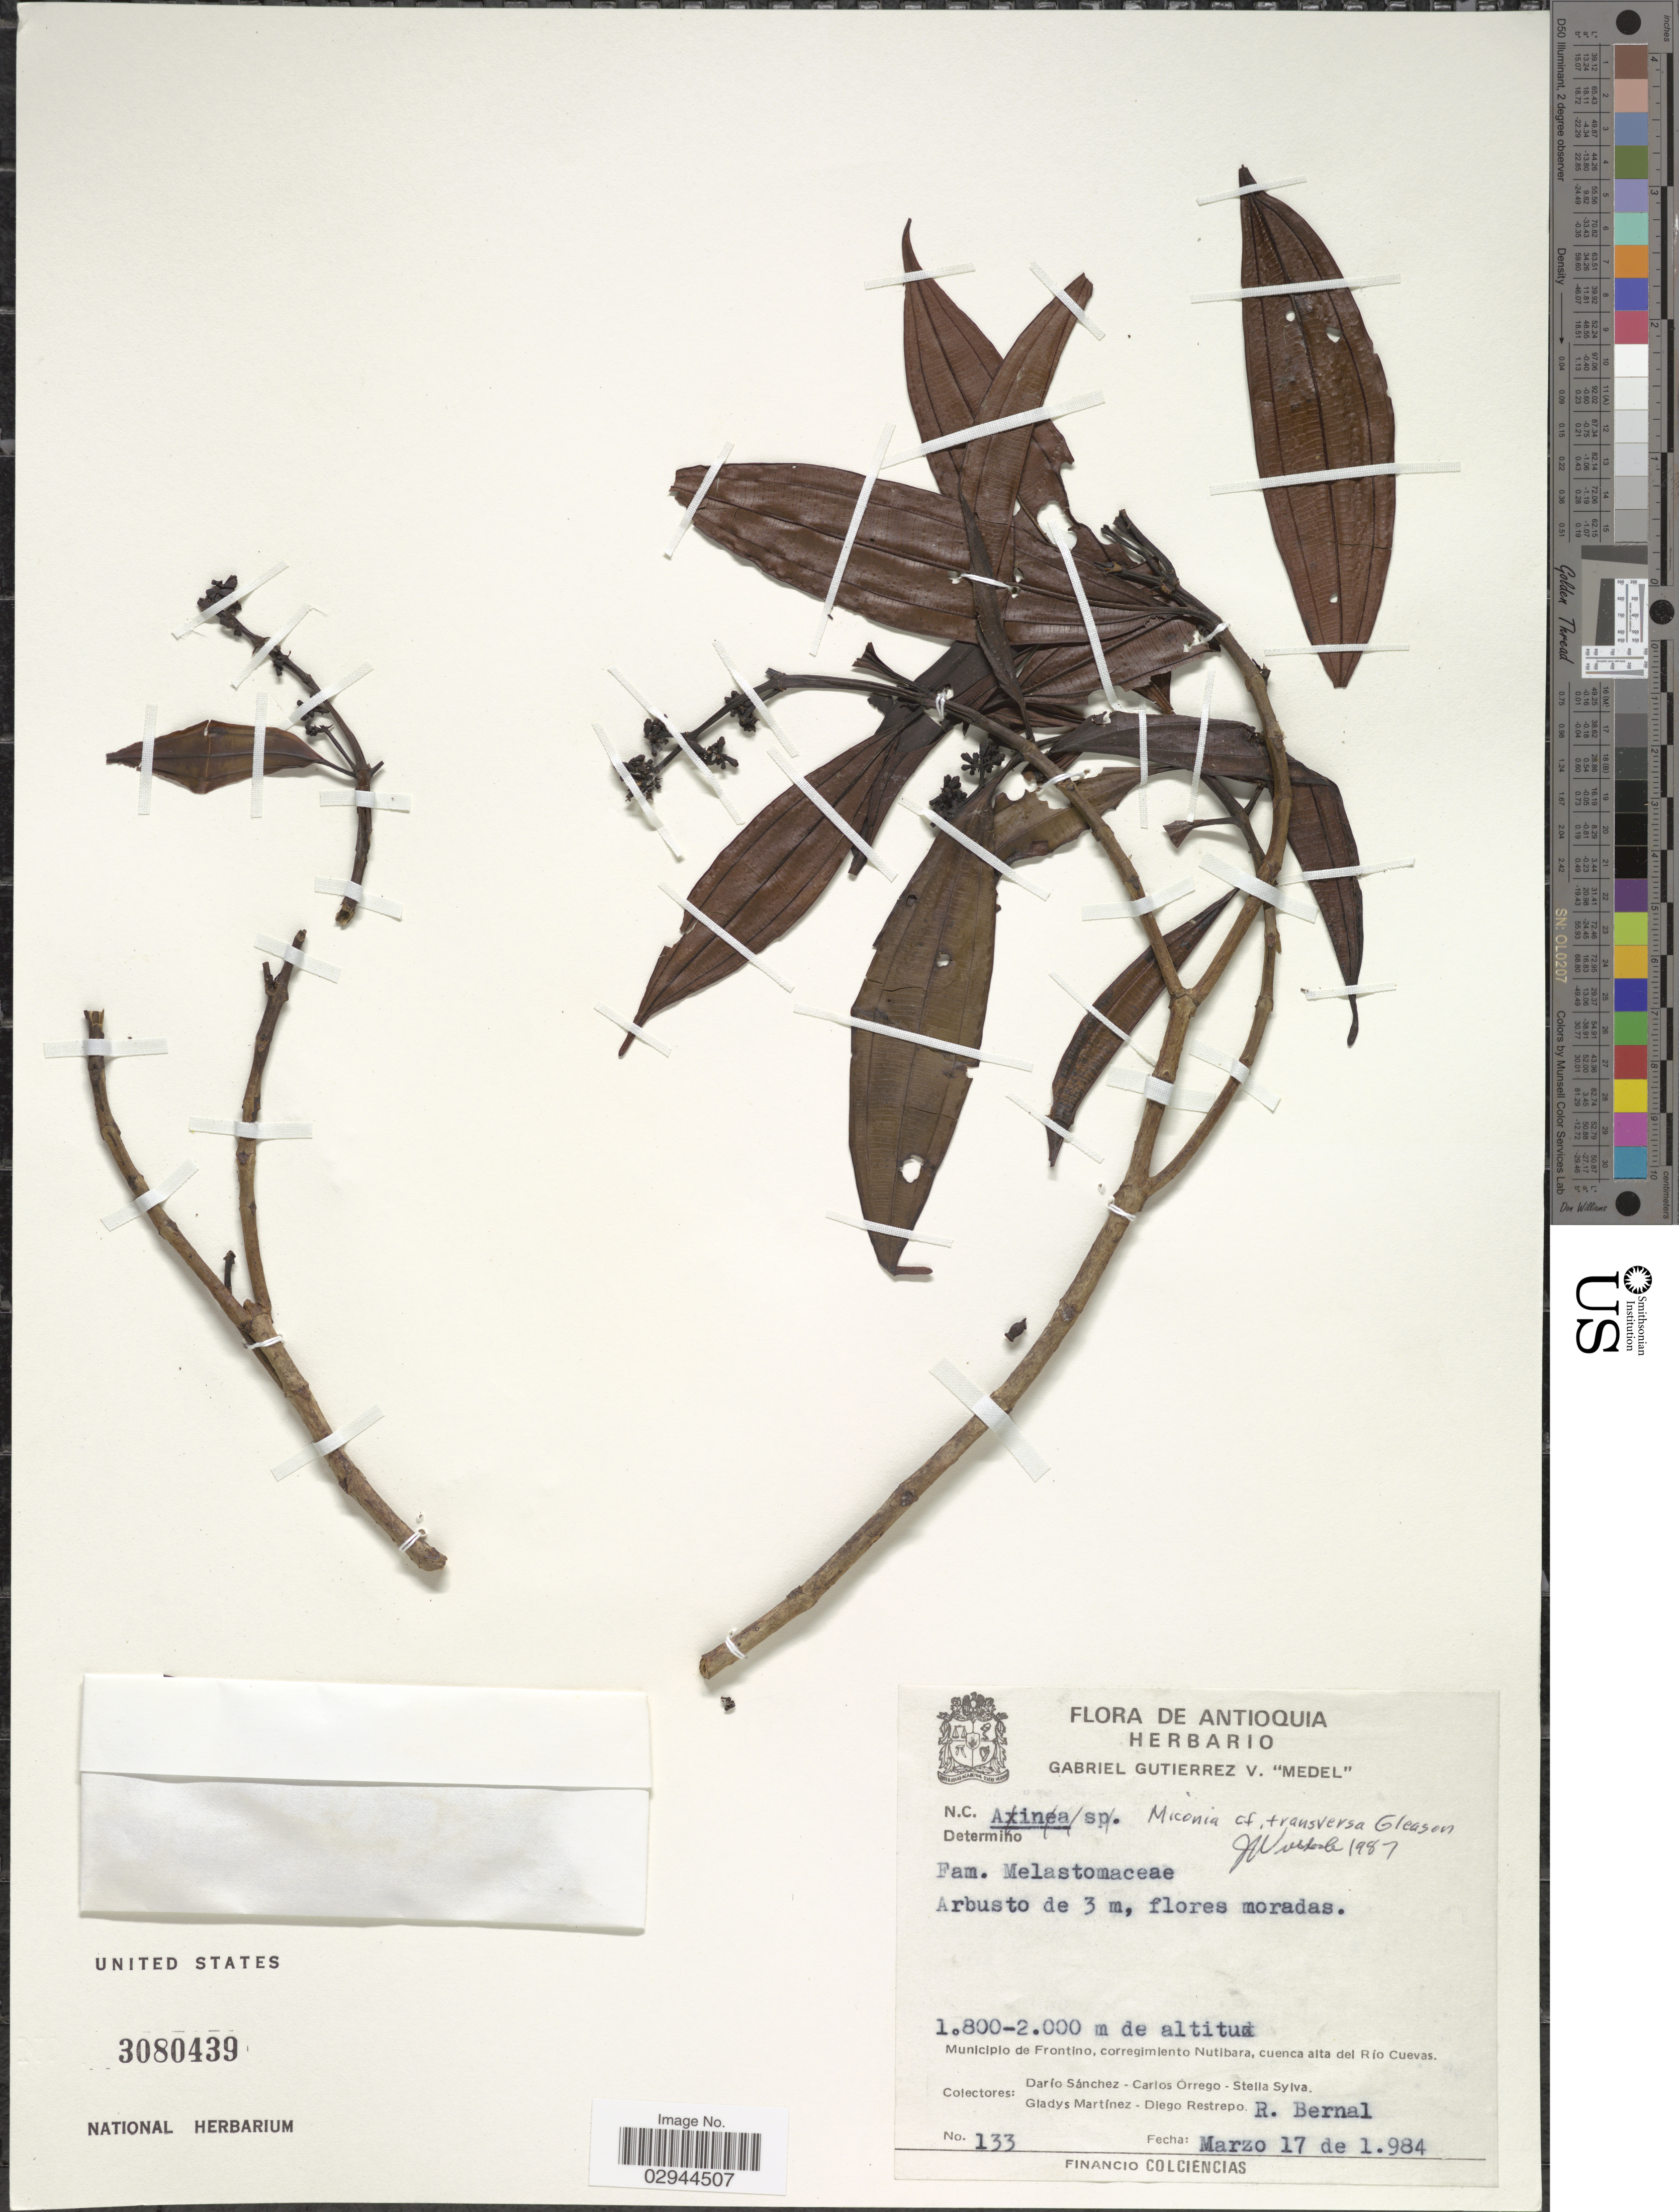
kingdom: Plantae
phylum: Tracheophyta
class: Magnoliopsida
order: Myrtales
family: Melastomataceae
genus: Miconia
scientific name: Miconia transversa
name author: Gleason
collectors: D. Sánchez, C. Orrego, S. Sylva, G. Martínez & et al.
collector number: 133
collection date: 1984-03-17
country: Colombia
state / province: Antioquia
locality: Municipio de Frontino, corregimiento Nutibara, cuenca alta del Río Cuevas.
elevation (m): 1800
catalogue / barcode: US 3080439